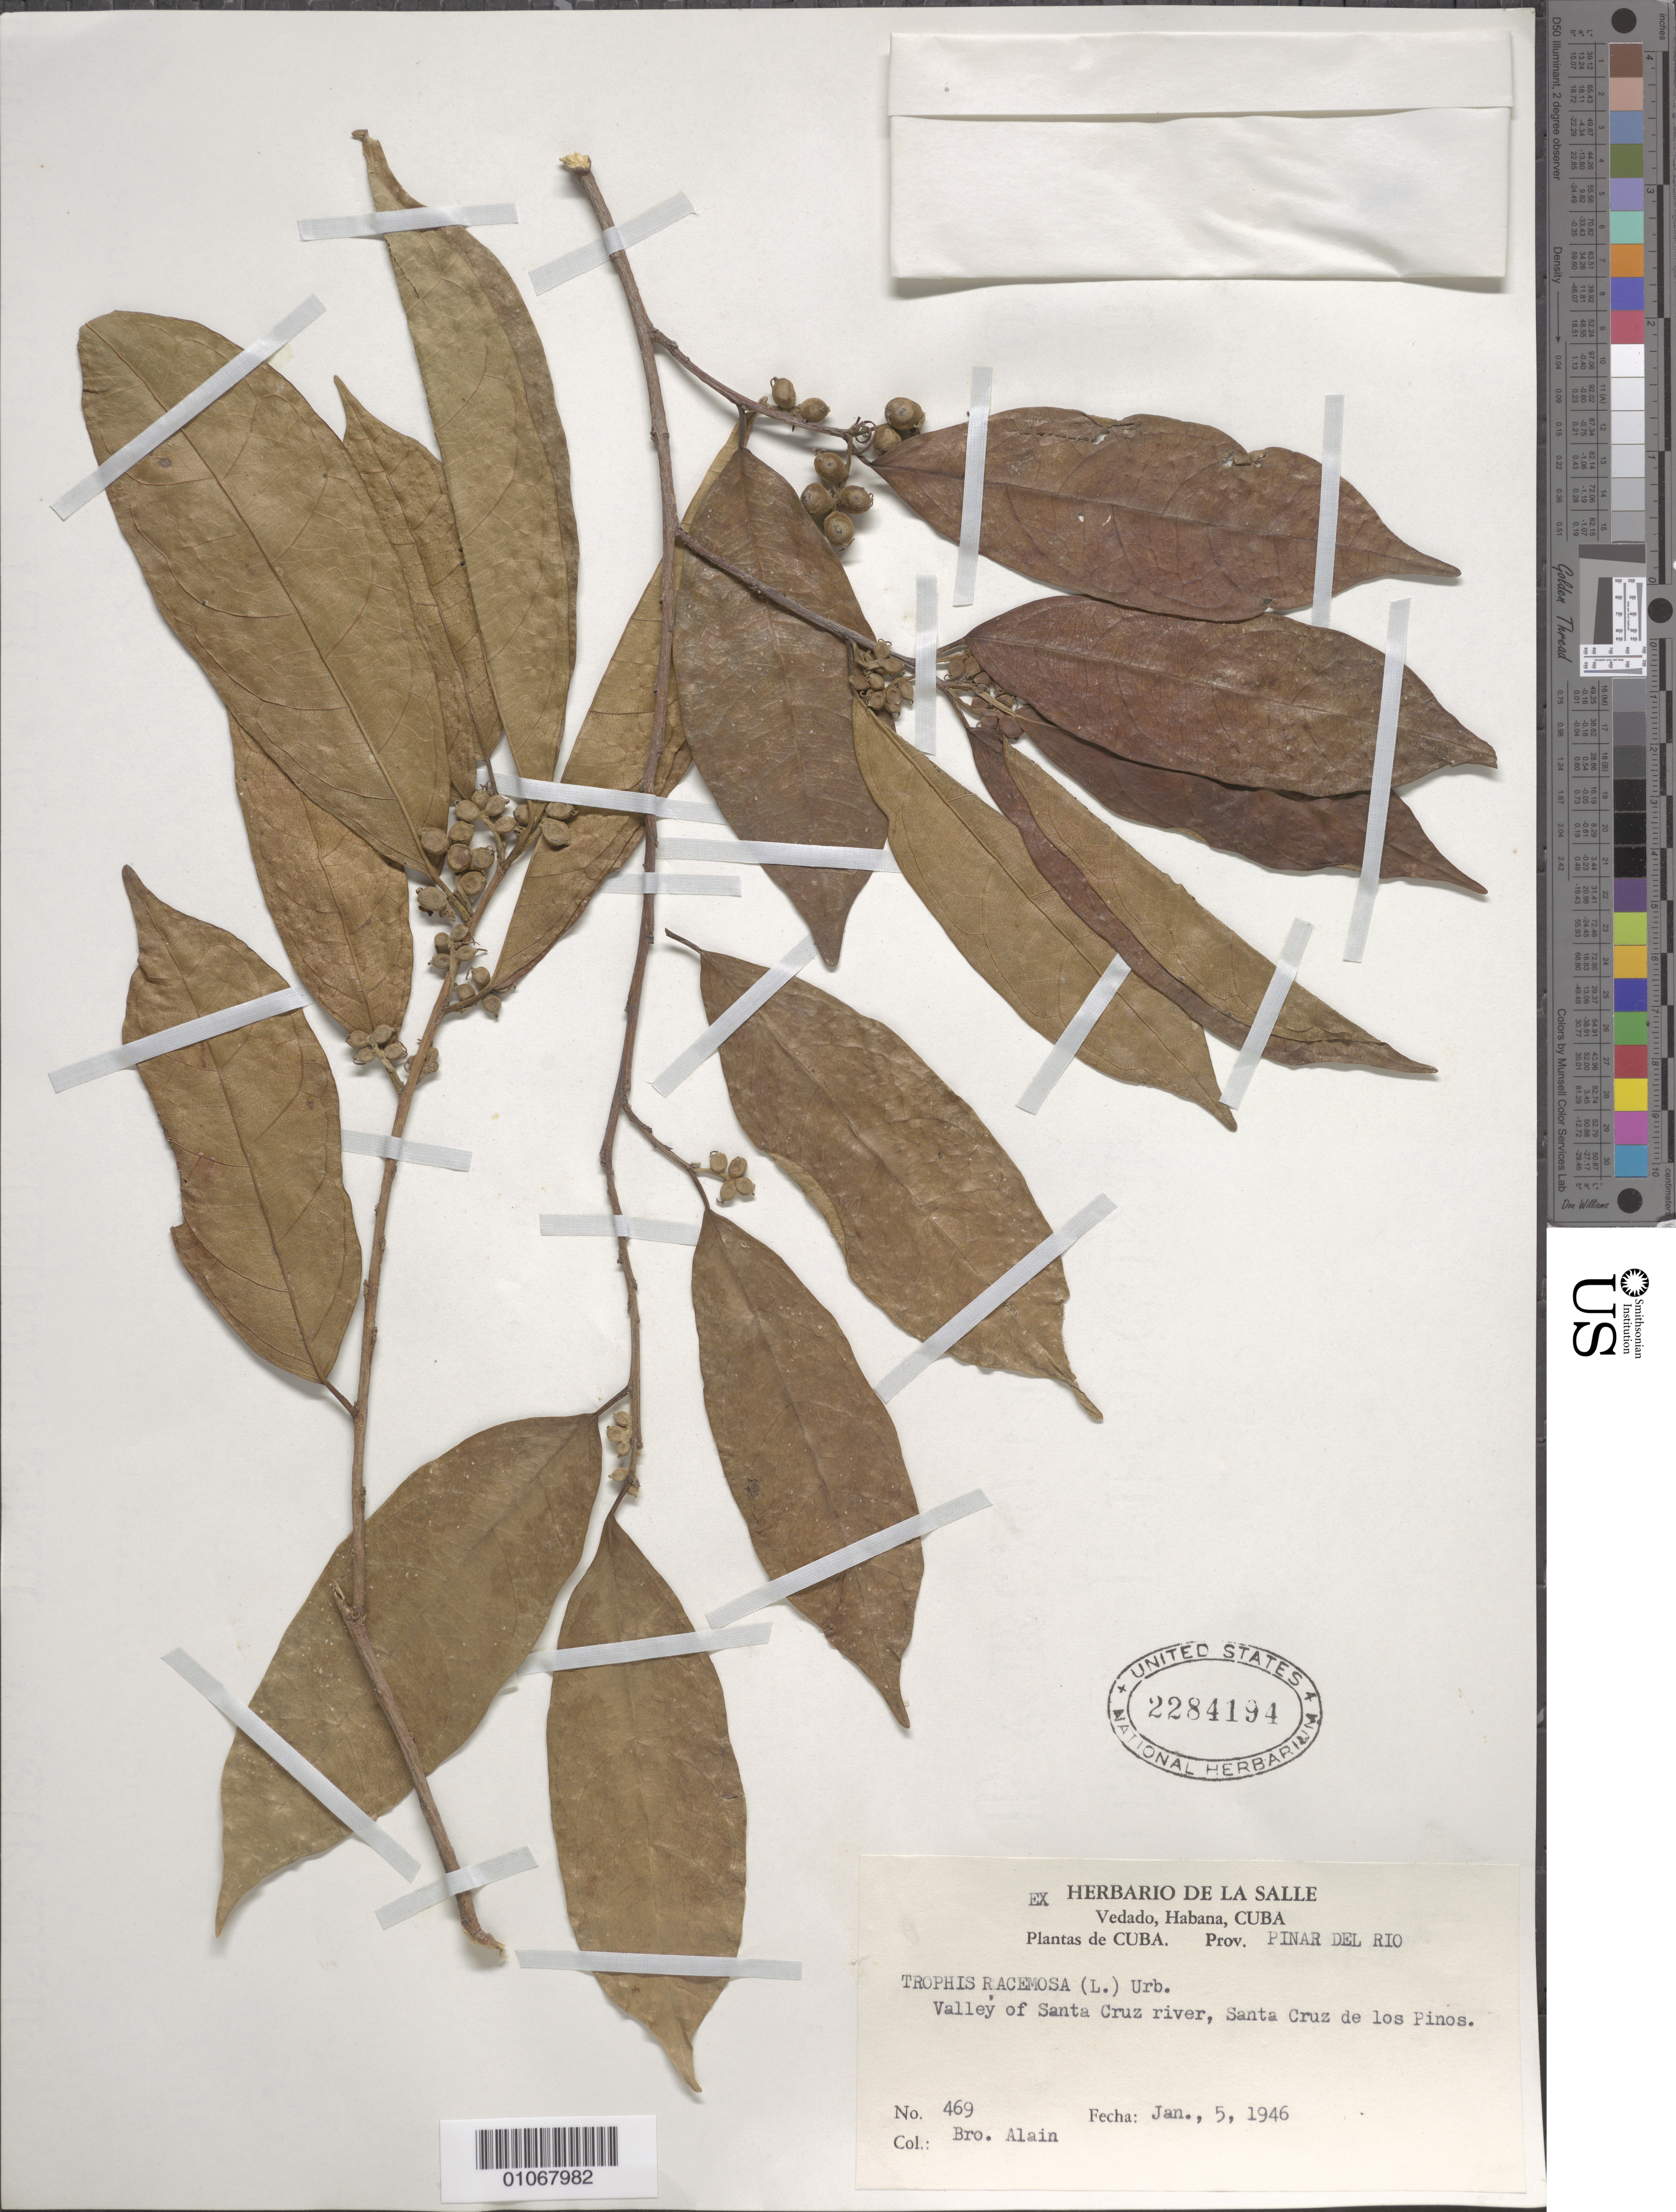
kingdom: Plantae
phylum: Tracheophyta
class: Magnoliopsida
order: Rosales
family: Moraceae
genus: Trophis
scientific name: Trophis racemosa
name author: (L.) Urb.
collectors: A. H. Liogier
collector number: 469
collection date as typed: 05 Jan 1946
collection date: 1946-01-05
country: Cuba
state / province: Pinar del Rio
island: Cuba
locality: Valley of Santa Cruz river, Santa Cruz de los Pinos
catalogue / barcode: US 2284194